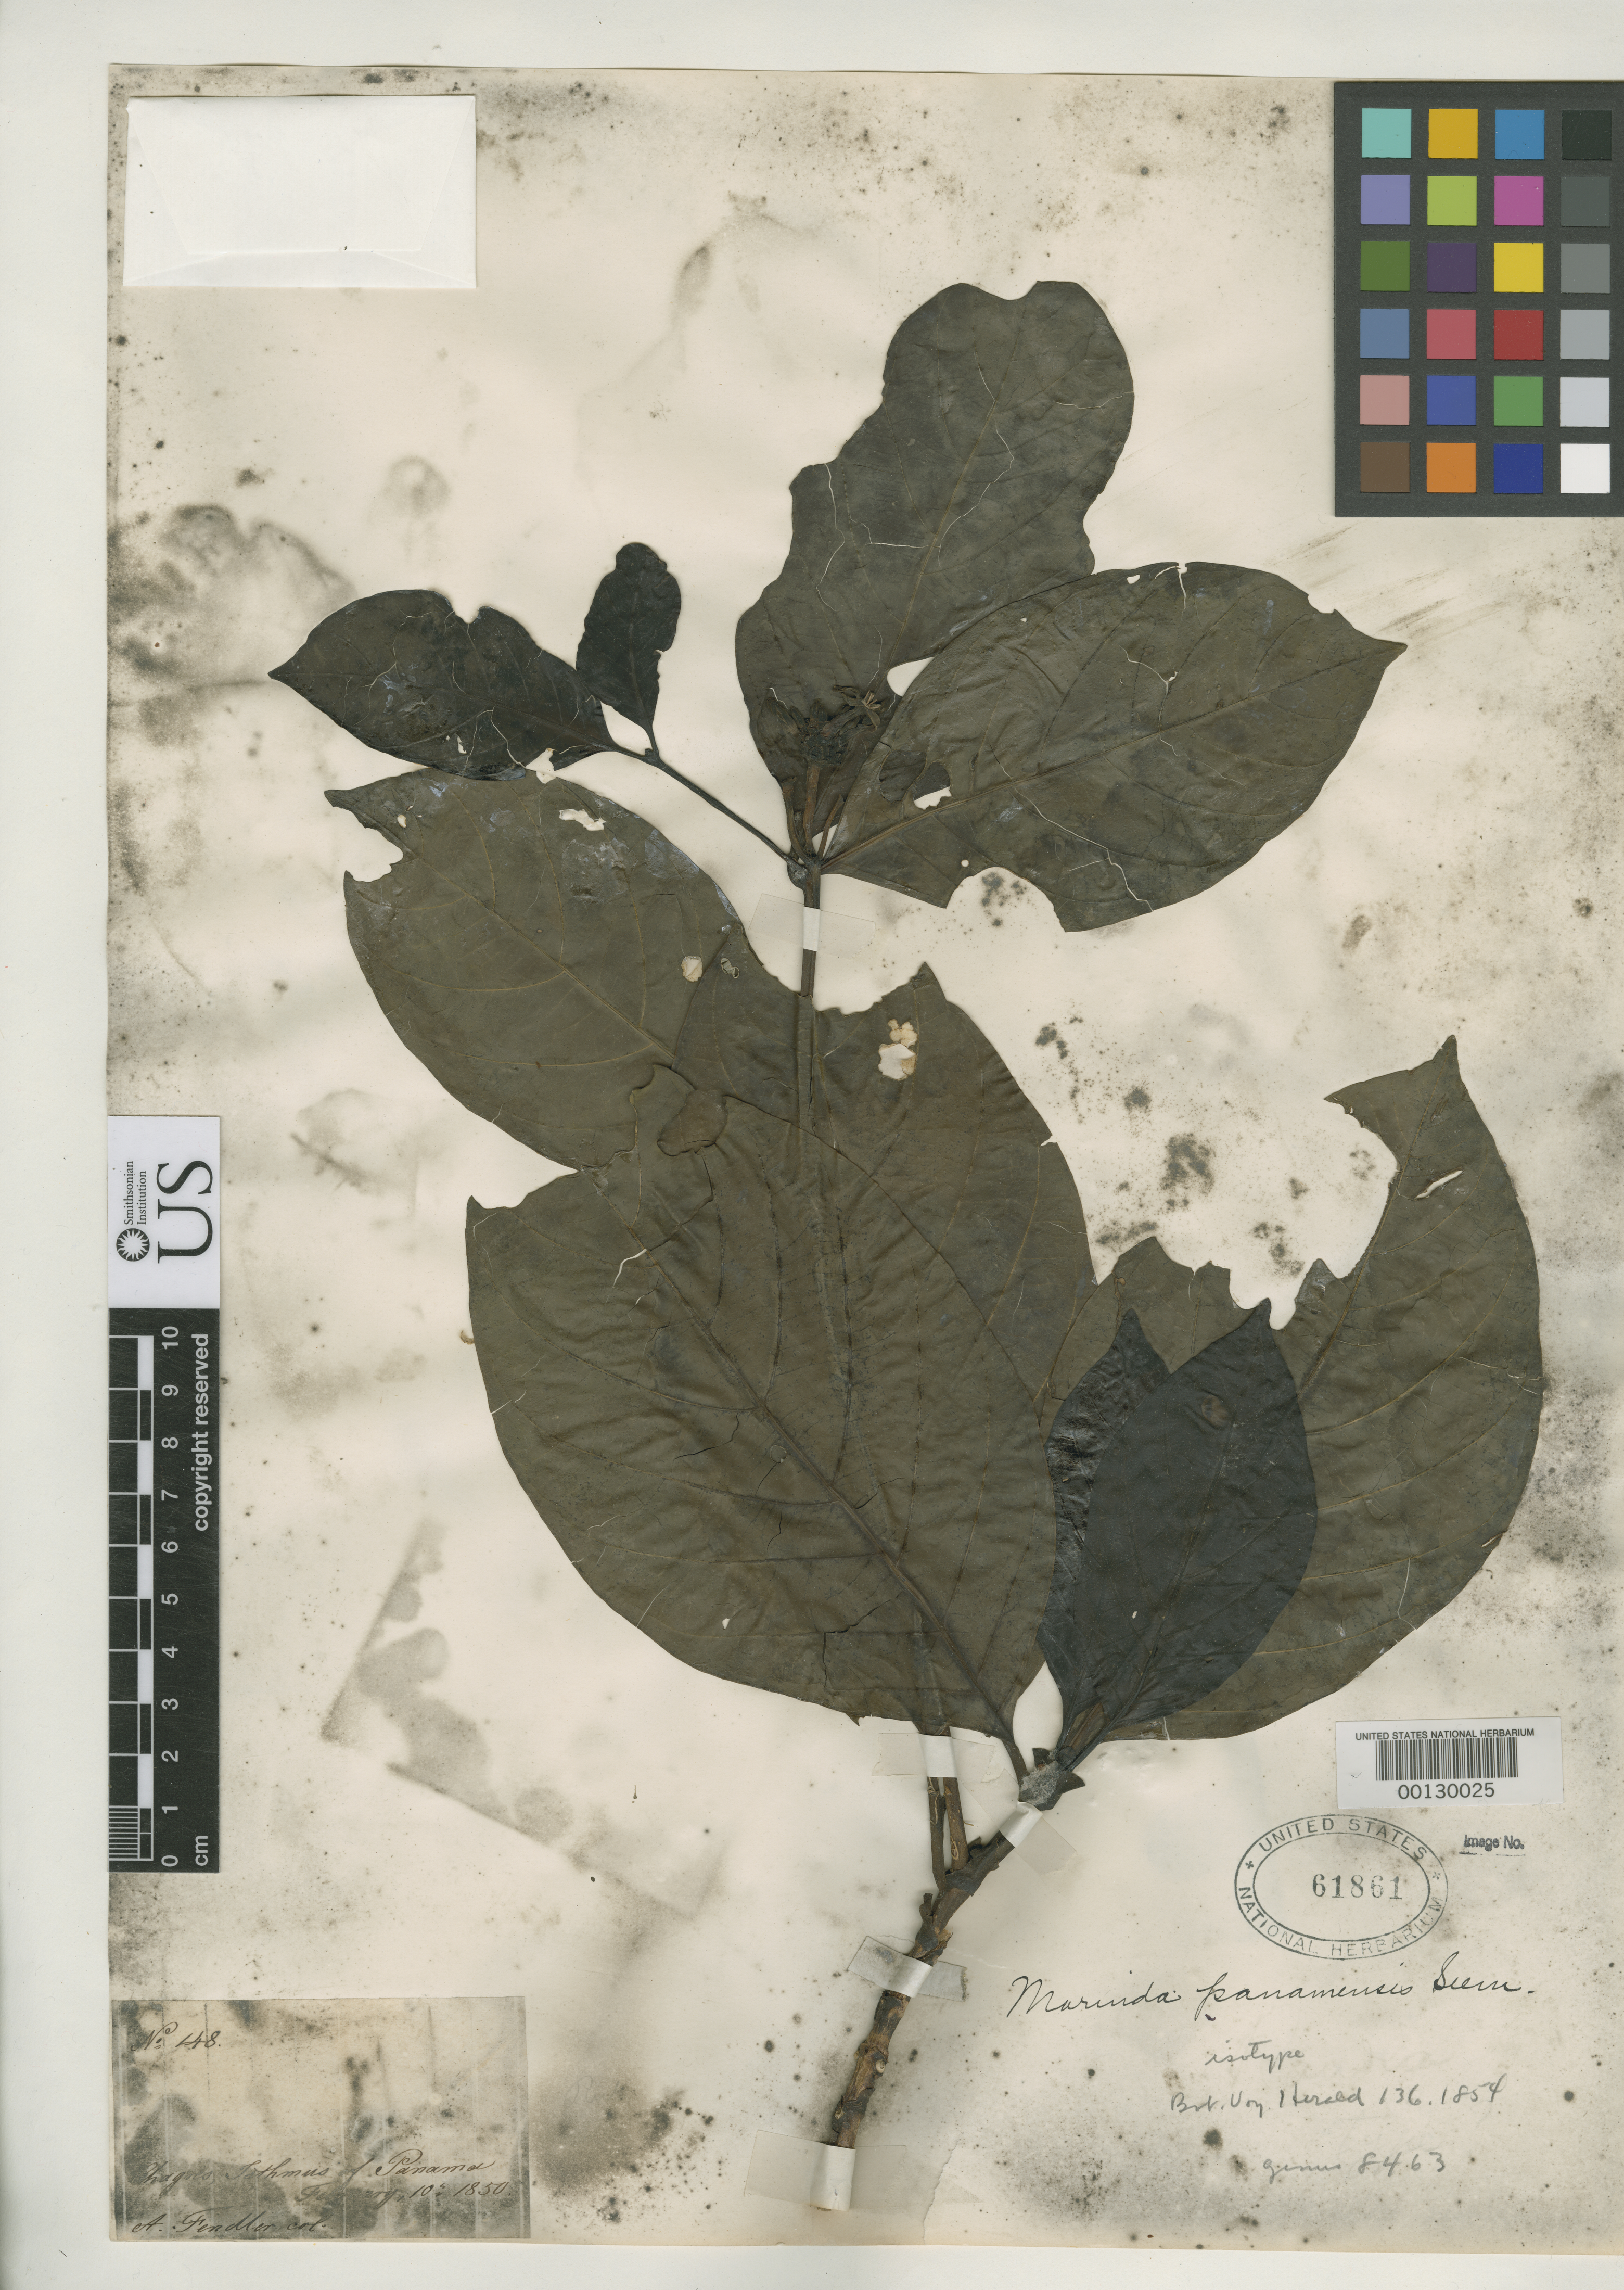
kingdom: Plantae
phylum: Tracheophyta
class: Magnoliopsida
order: Gentianales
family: Rubiaceae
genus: Morinda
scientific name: Morinda panamensis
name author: Seem.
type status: Isotype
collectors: A. Fendler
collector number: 148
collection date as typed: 10 Feb 1850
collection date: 1850-02-10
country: Panama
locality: Chagres.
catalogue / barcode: US 61861